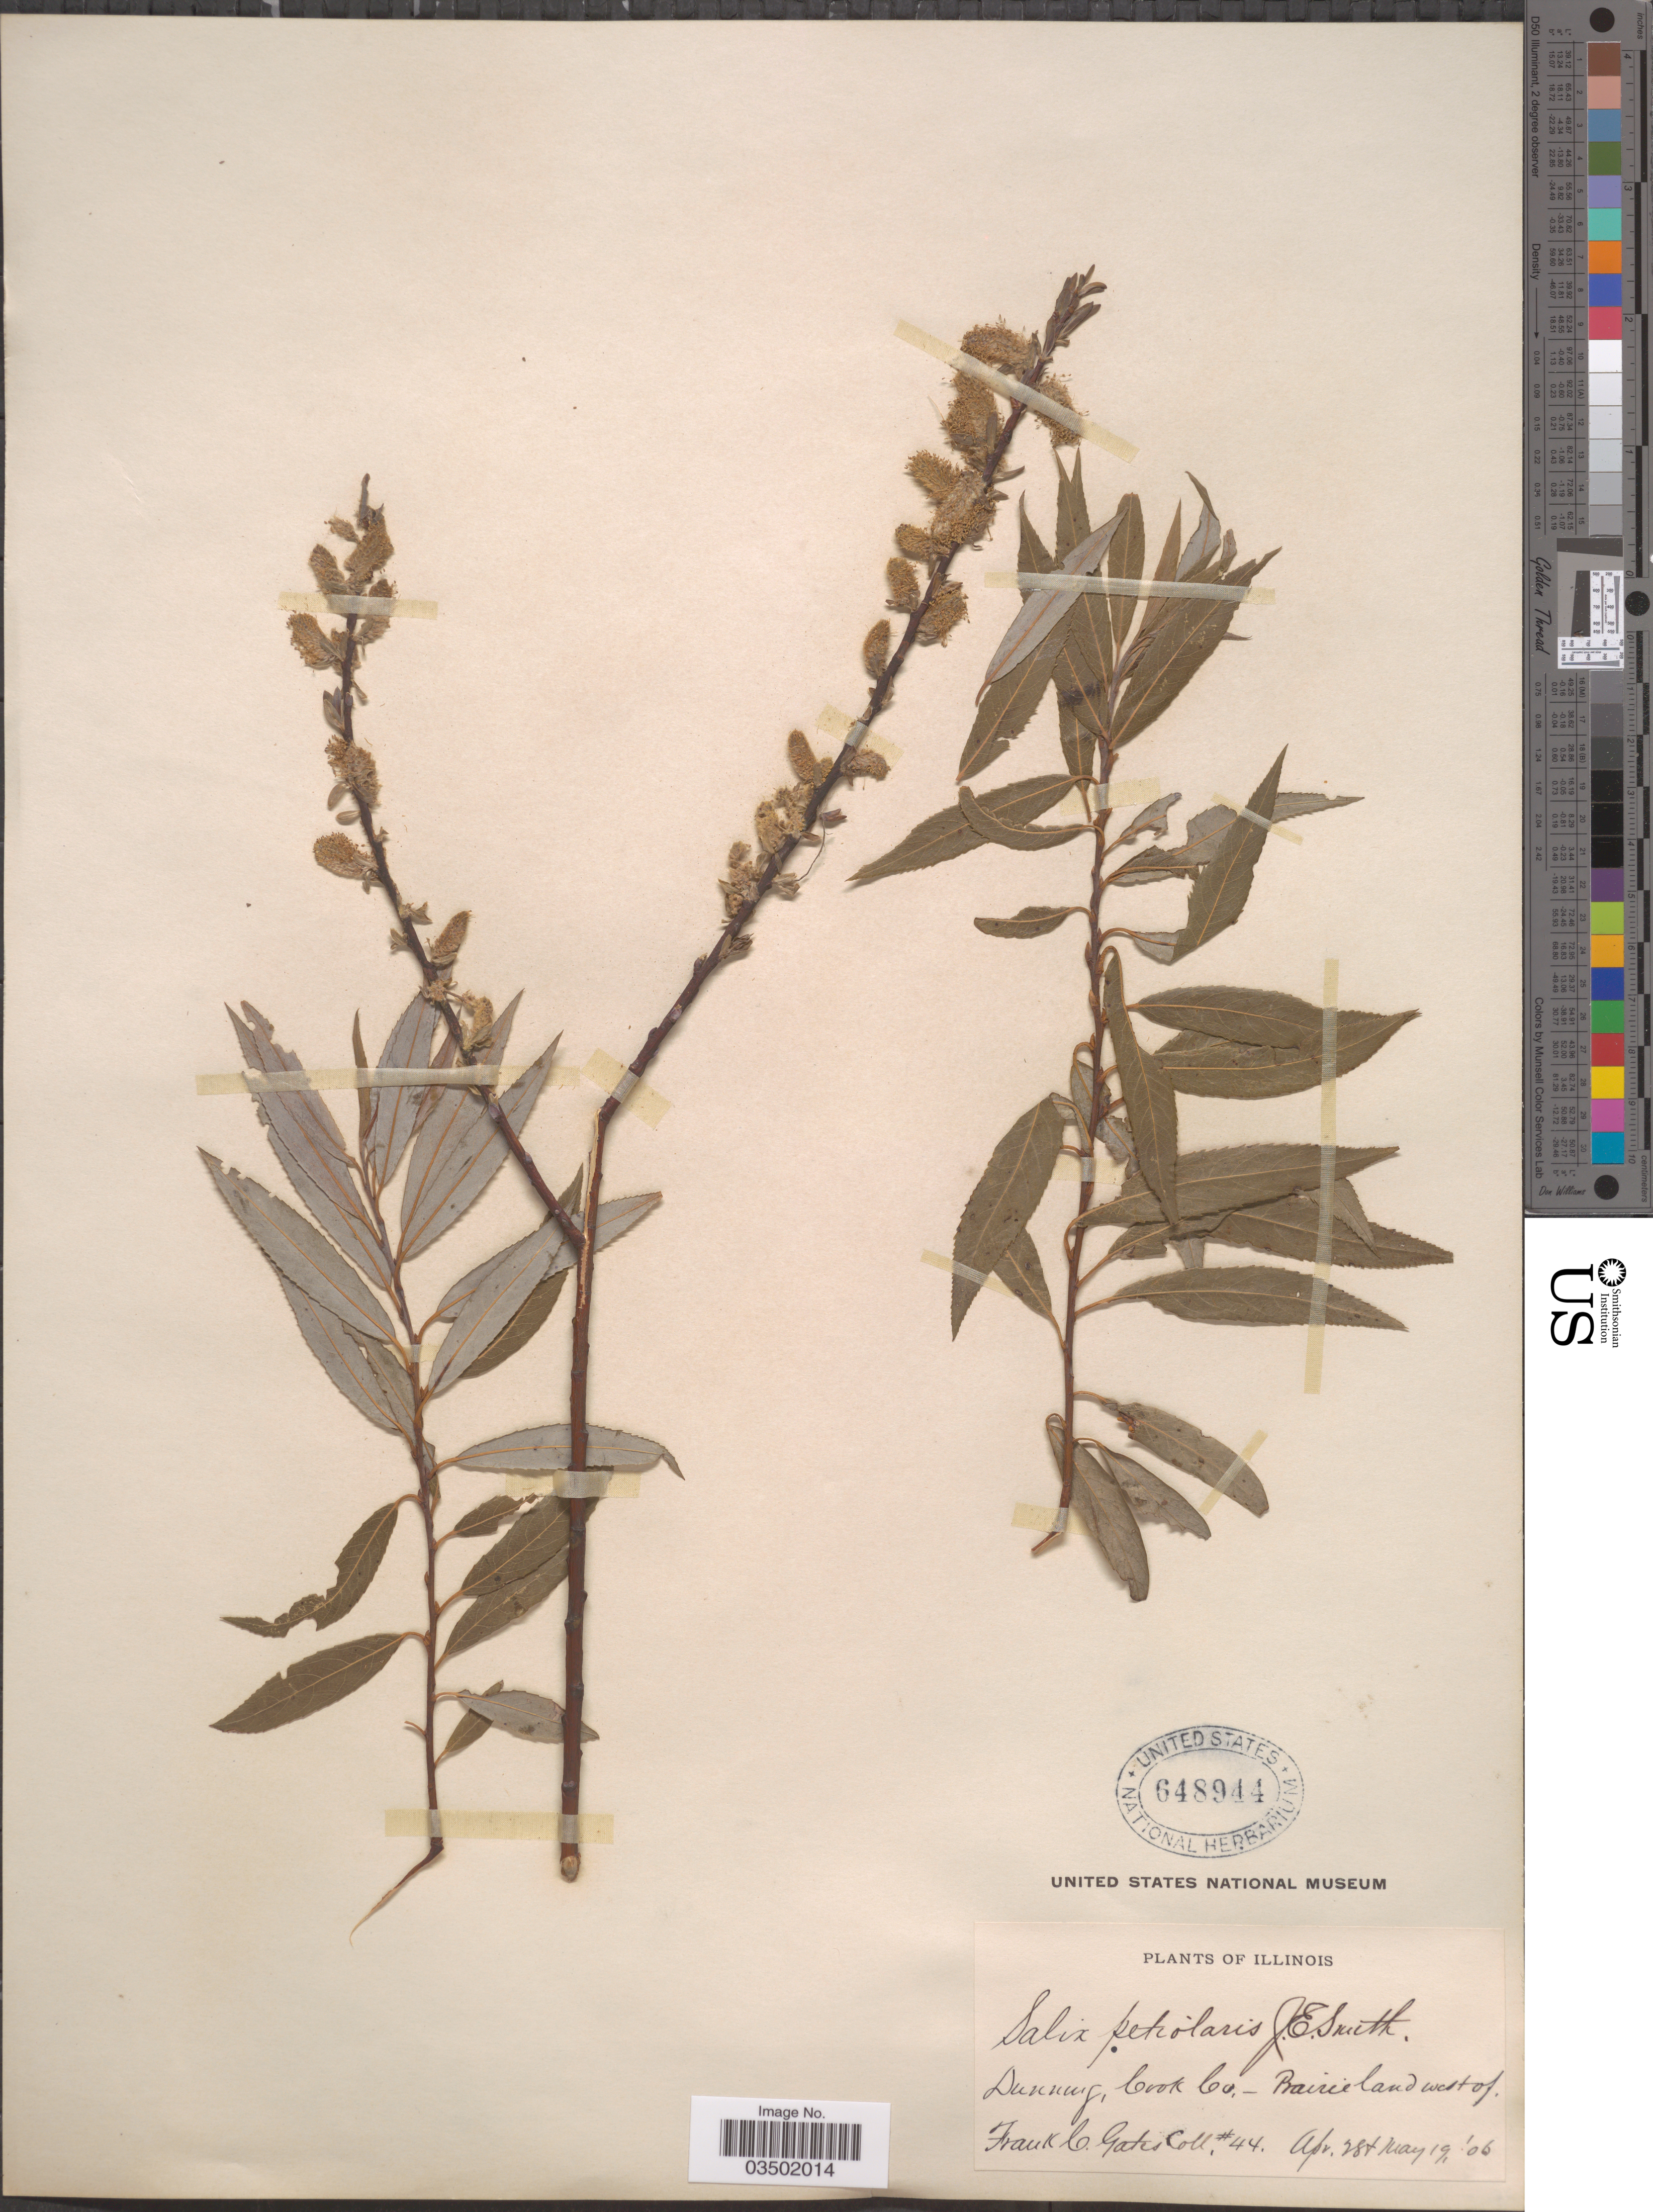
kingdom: Plantae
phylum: Tracheophyta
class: Magnoliopsida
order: Malpighiales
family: Salicaceae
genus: Salix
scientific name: Salix petiolaris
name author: Sm.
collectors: F. C. Gates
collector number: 44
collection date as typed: Transcribed d/m/y: 28/4/6 to 19/5/6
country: United States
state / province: Illinois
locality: Dunning, Cook Co. Prairie land west of.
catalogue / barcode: US 648944